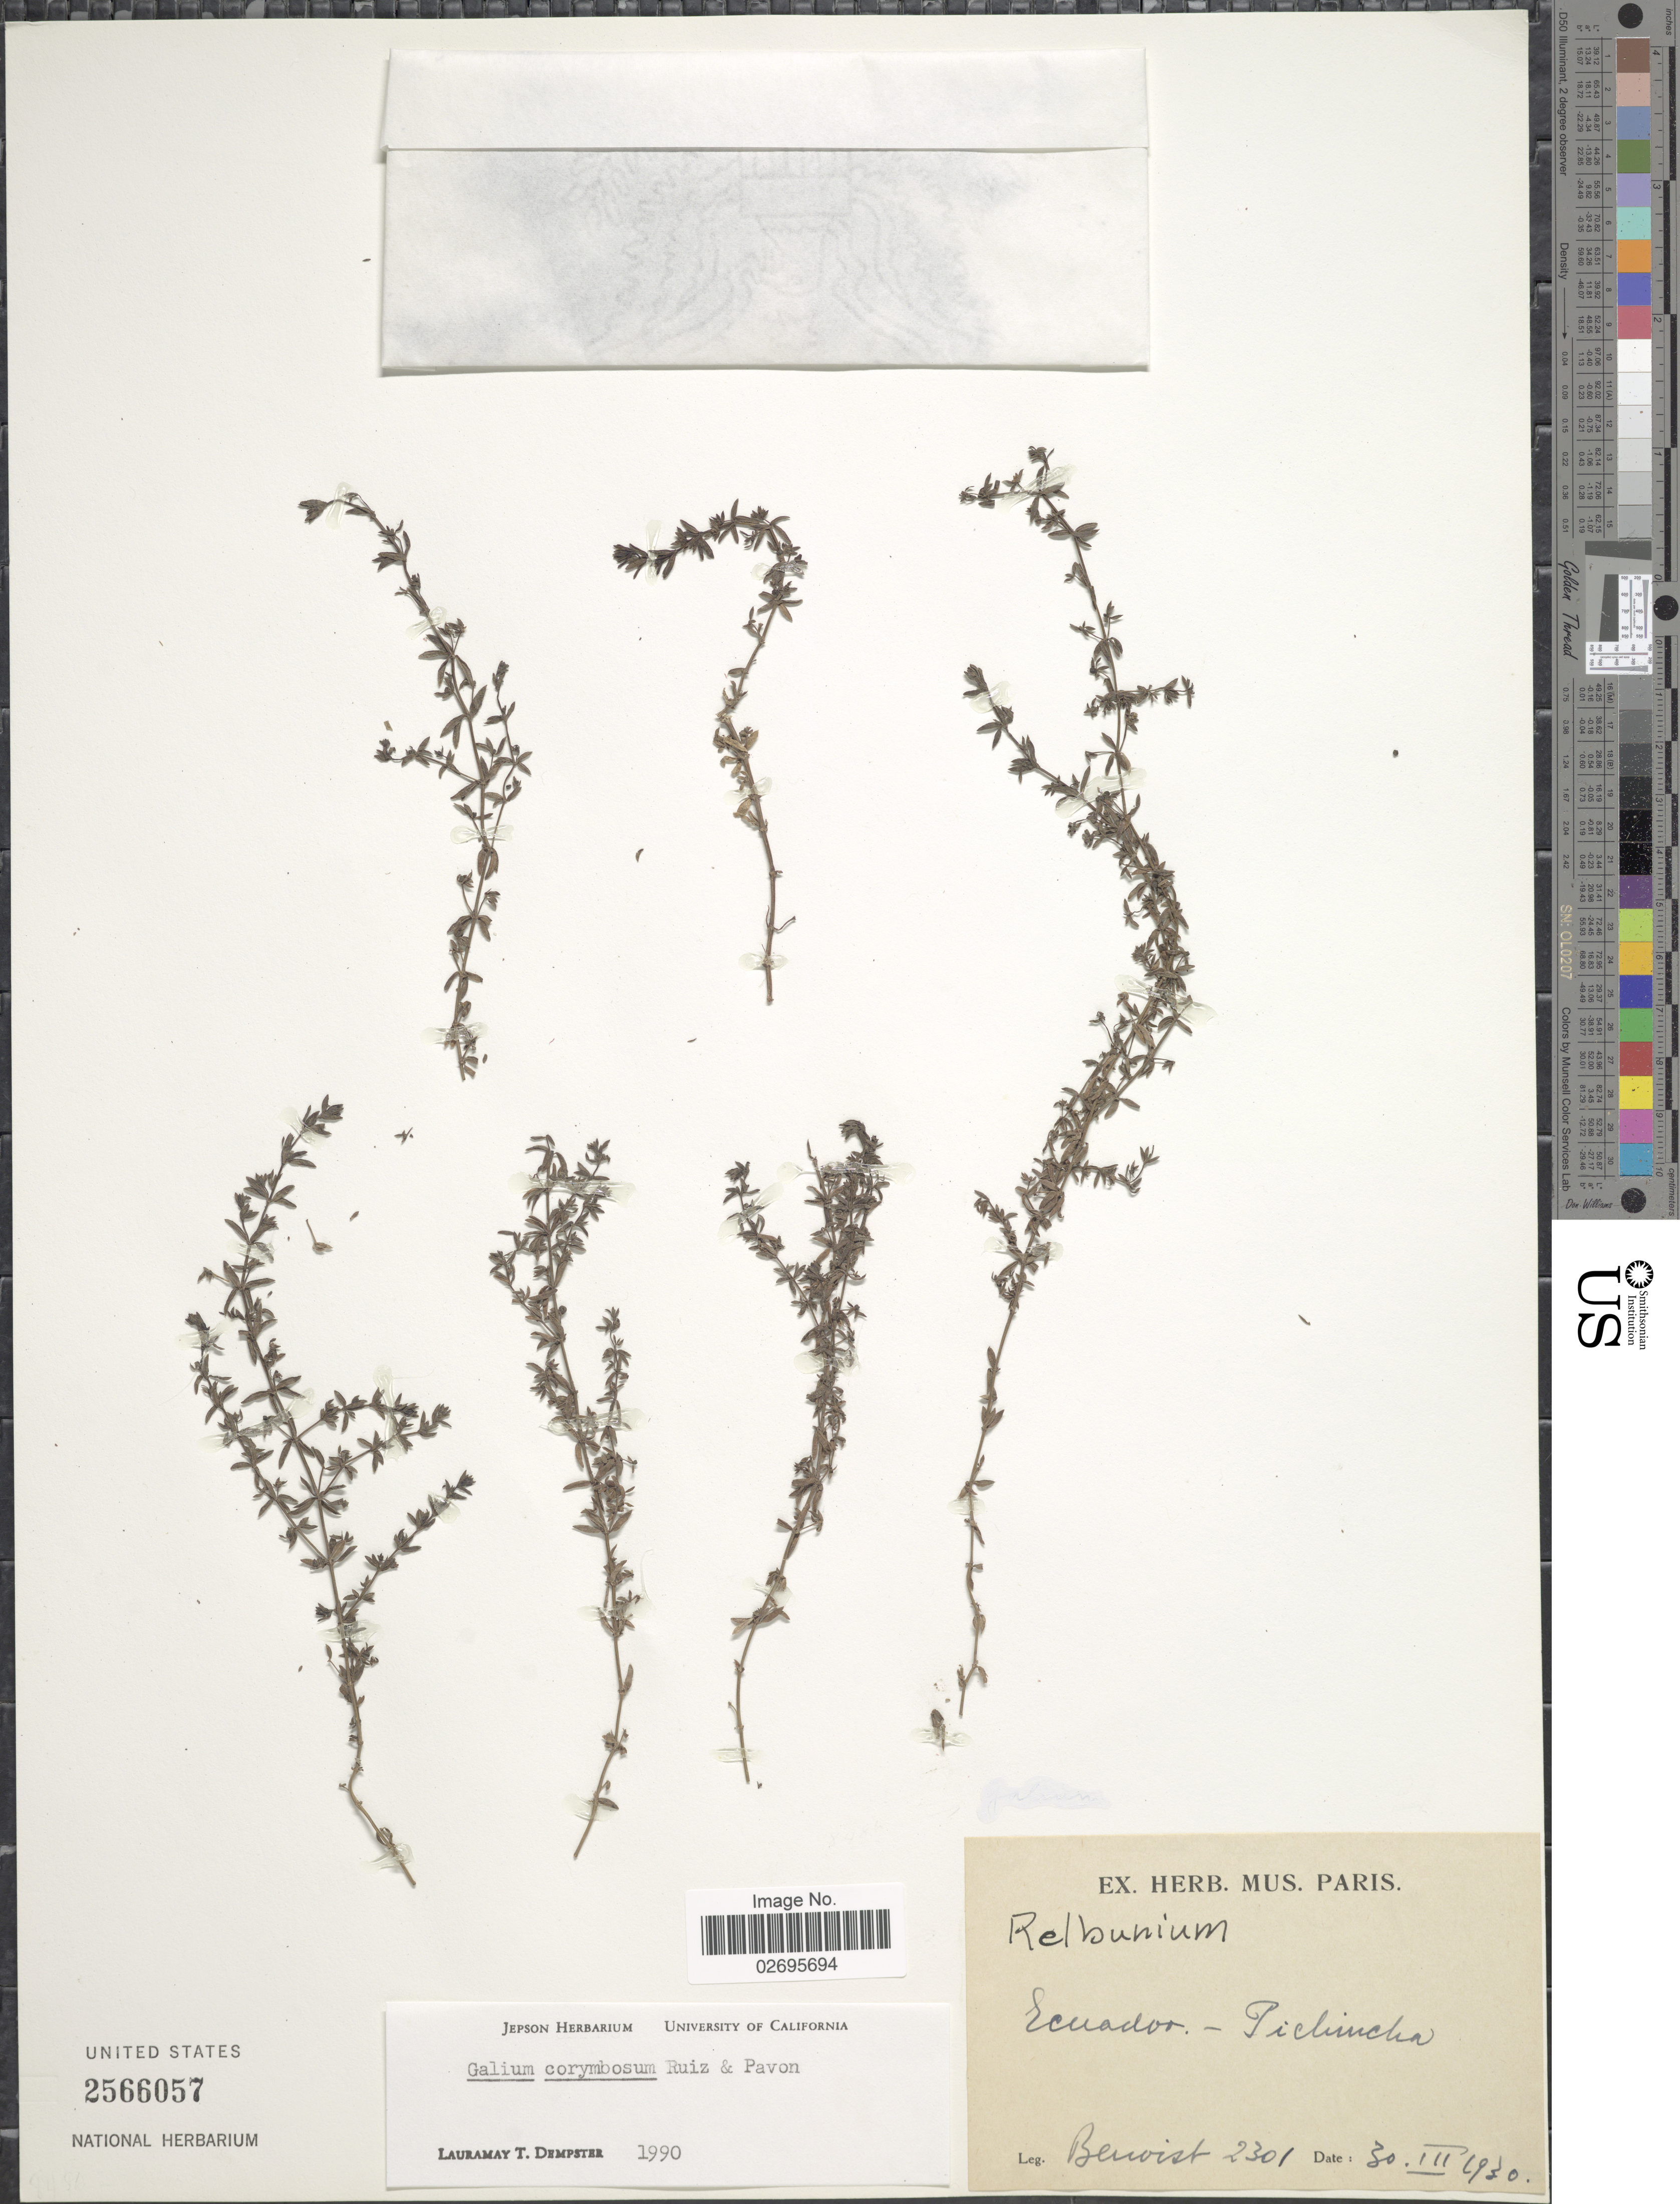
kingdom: Plantae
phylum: Tracheophyta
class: Magnoliopsida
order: Gentianales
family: Rubiaceae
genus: Galium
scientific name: Galium corymbosum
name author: Ruiz & Pav.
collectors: -- Benoist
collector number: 2301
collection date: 1930-03-30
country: Ecuador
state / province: Pichincha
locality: Ecuador - Pichincha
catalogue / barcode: US 2566057